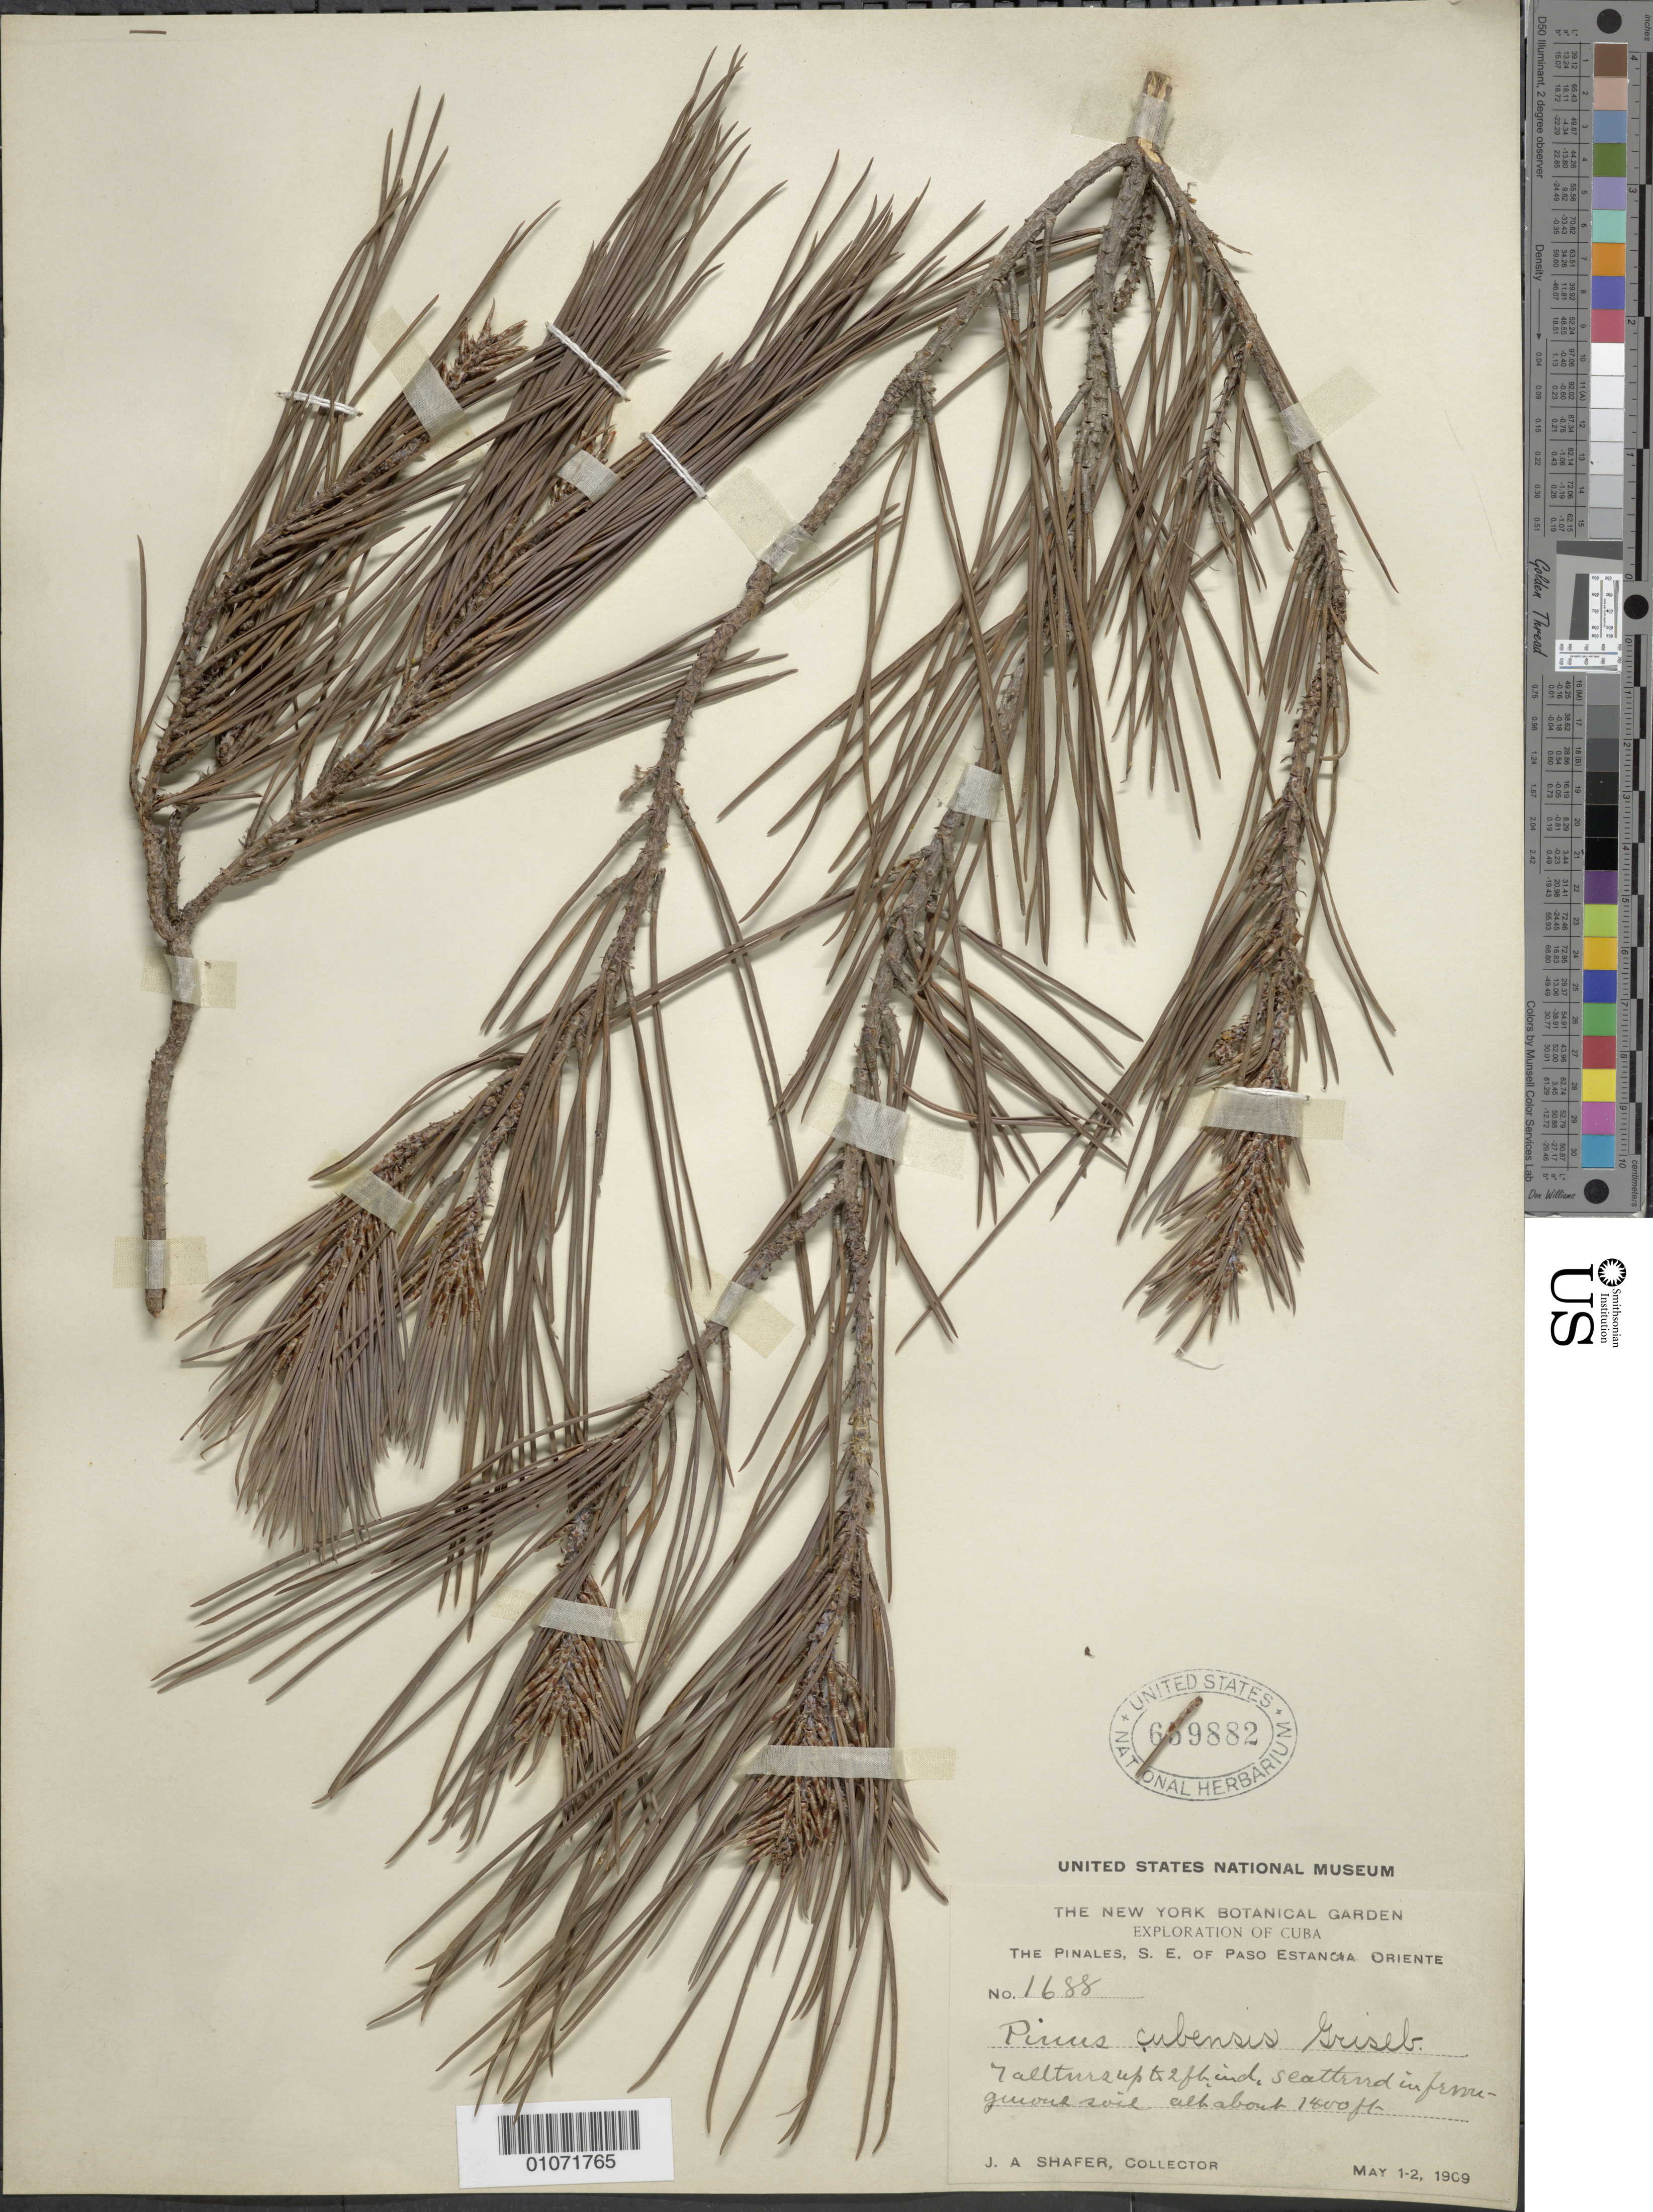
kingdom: Plantae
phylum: Tracheophyta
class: Pinopsida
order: Pinales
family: Pinaceae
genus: Pinus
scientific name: Pinus cubensis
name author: Griseb.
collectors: J. A. Shafer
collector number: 1688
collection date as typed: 01 May 1909 to 02 May 1909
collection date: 1909-05-01/1909-05-02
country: Cuba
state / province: Oriente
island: Cuba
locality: The Pinales, S E orf paso Estanca Oriente 7 all trees w/t 2 ft inch seattrssd infrma guuserl saie all about 1400ft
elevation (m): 427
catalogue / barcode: US 659882